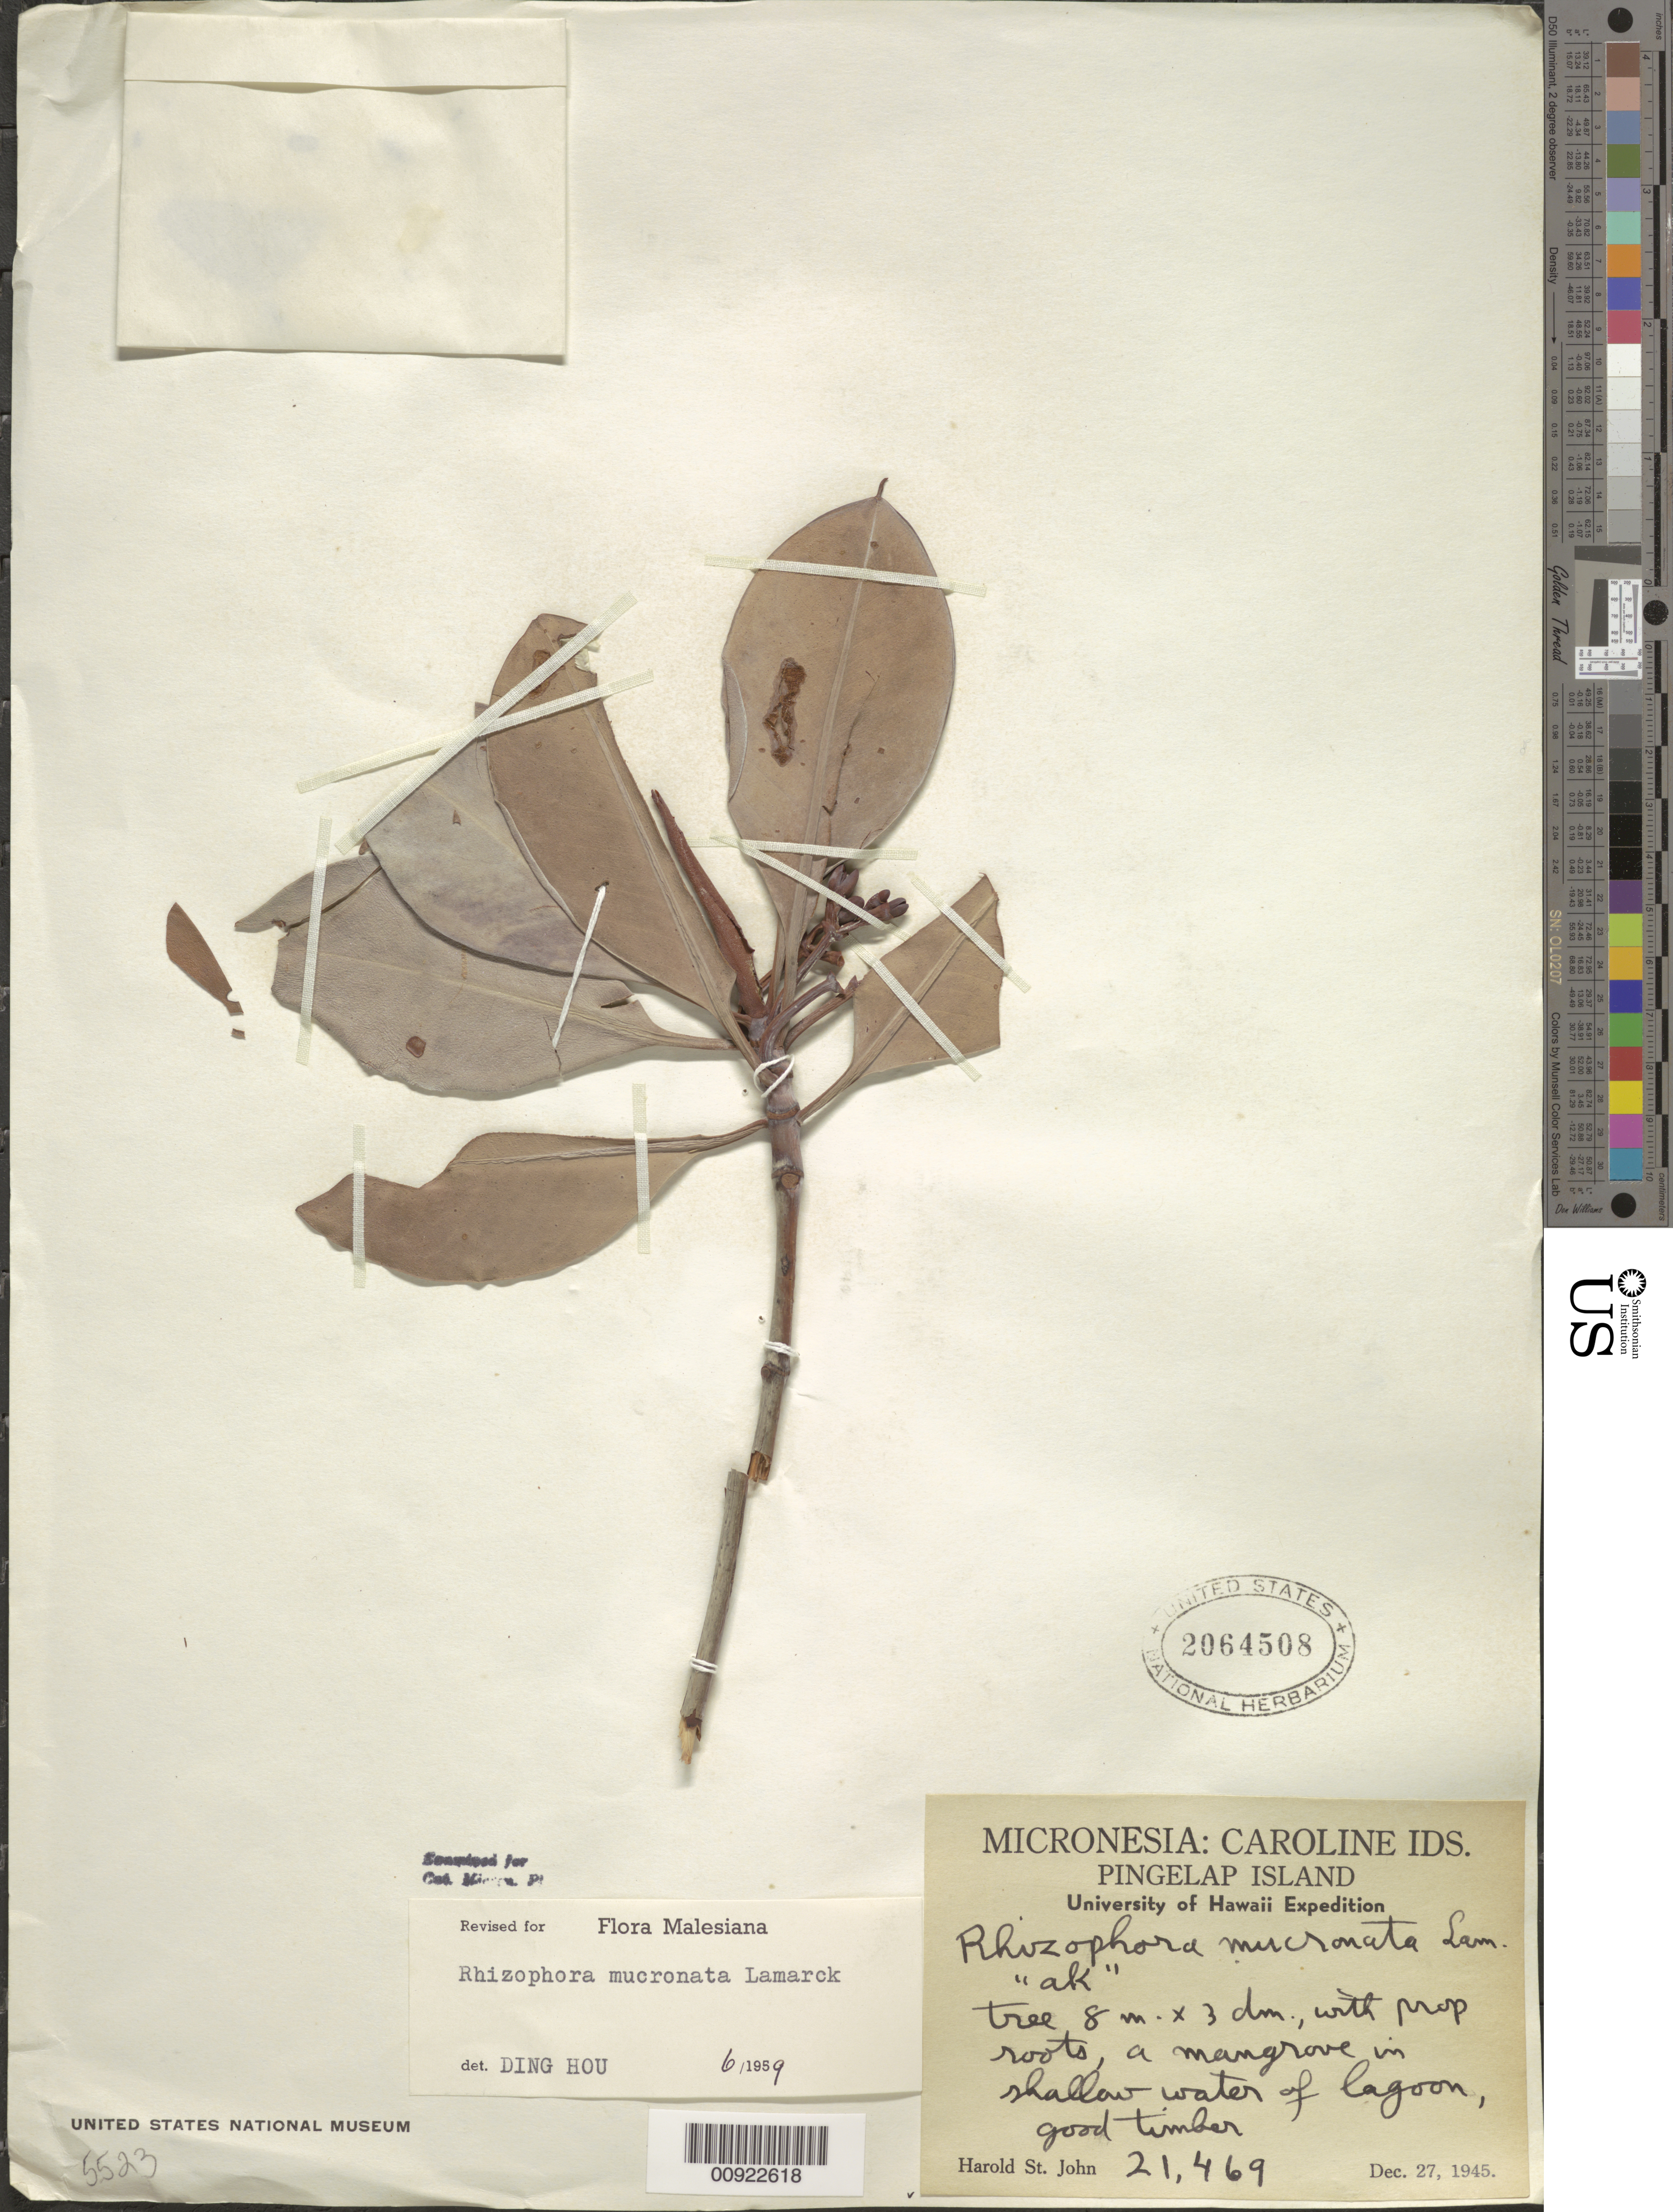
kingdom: Plantae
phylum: Tracheophyta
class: Magnoliopsida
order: Malpighiales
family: Rhizophoraceae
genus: Rhizophora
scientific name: Rhizophora mucronata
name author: Lam.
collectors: H. St. John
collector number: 21469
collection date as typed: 27 Dec 1945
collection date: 1945-12-27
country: Micronesia, Federated States of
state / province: Pohnpei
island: Pingelap Atoll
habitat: Shallow water of lagoon.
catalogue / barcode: US 2064508